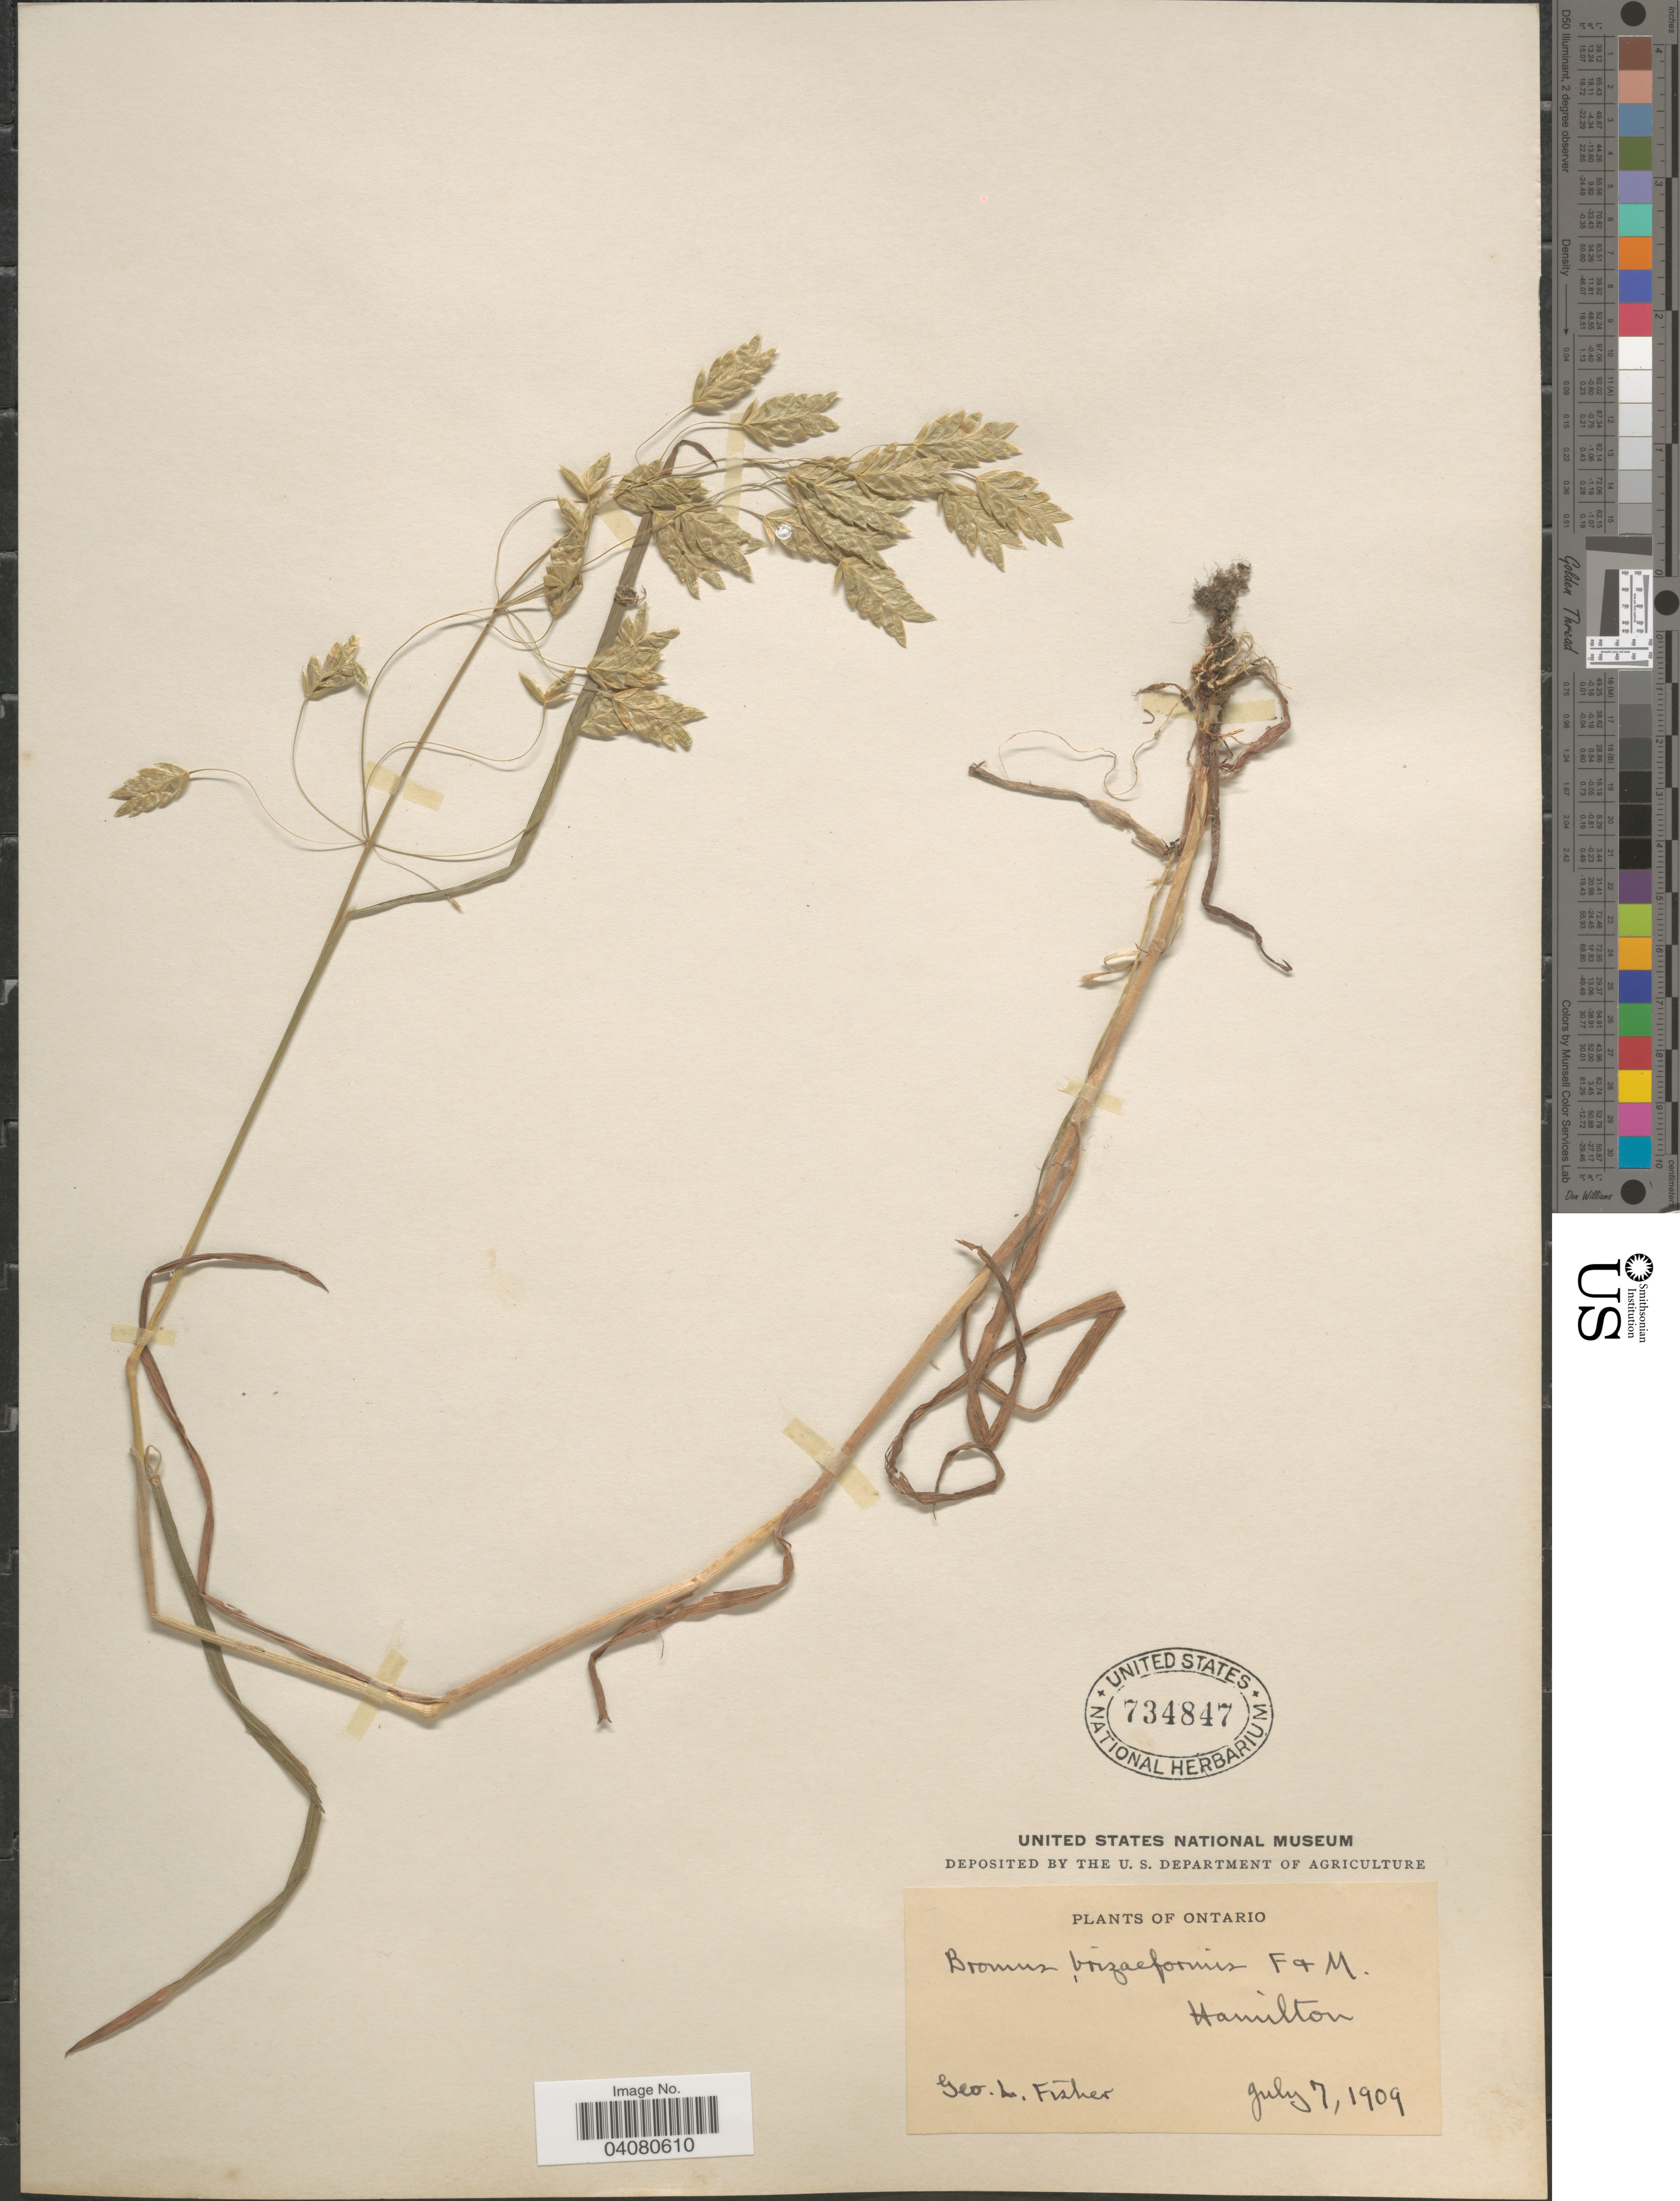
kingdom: Plantae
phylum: Tracheophyta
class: Liliopsida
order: Poales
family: Poaceae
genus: Bromus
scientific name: Bromus briziformis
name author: Fisch. & C.A. Mey.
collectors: G. L. Fisher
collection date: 1909-07-07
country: Canada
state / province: Ontario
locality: Hamilton.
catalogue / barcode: US 734847